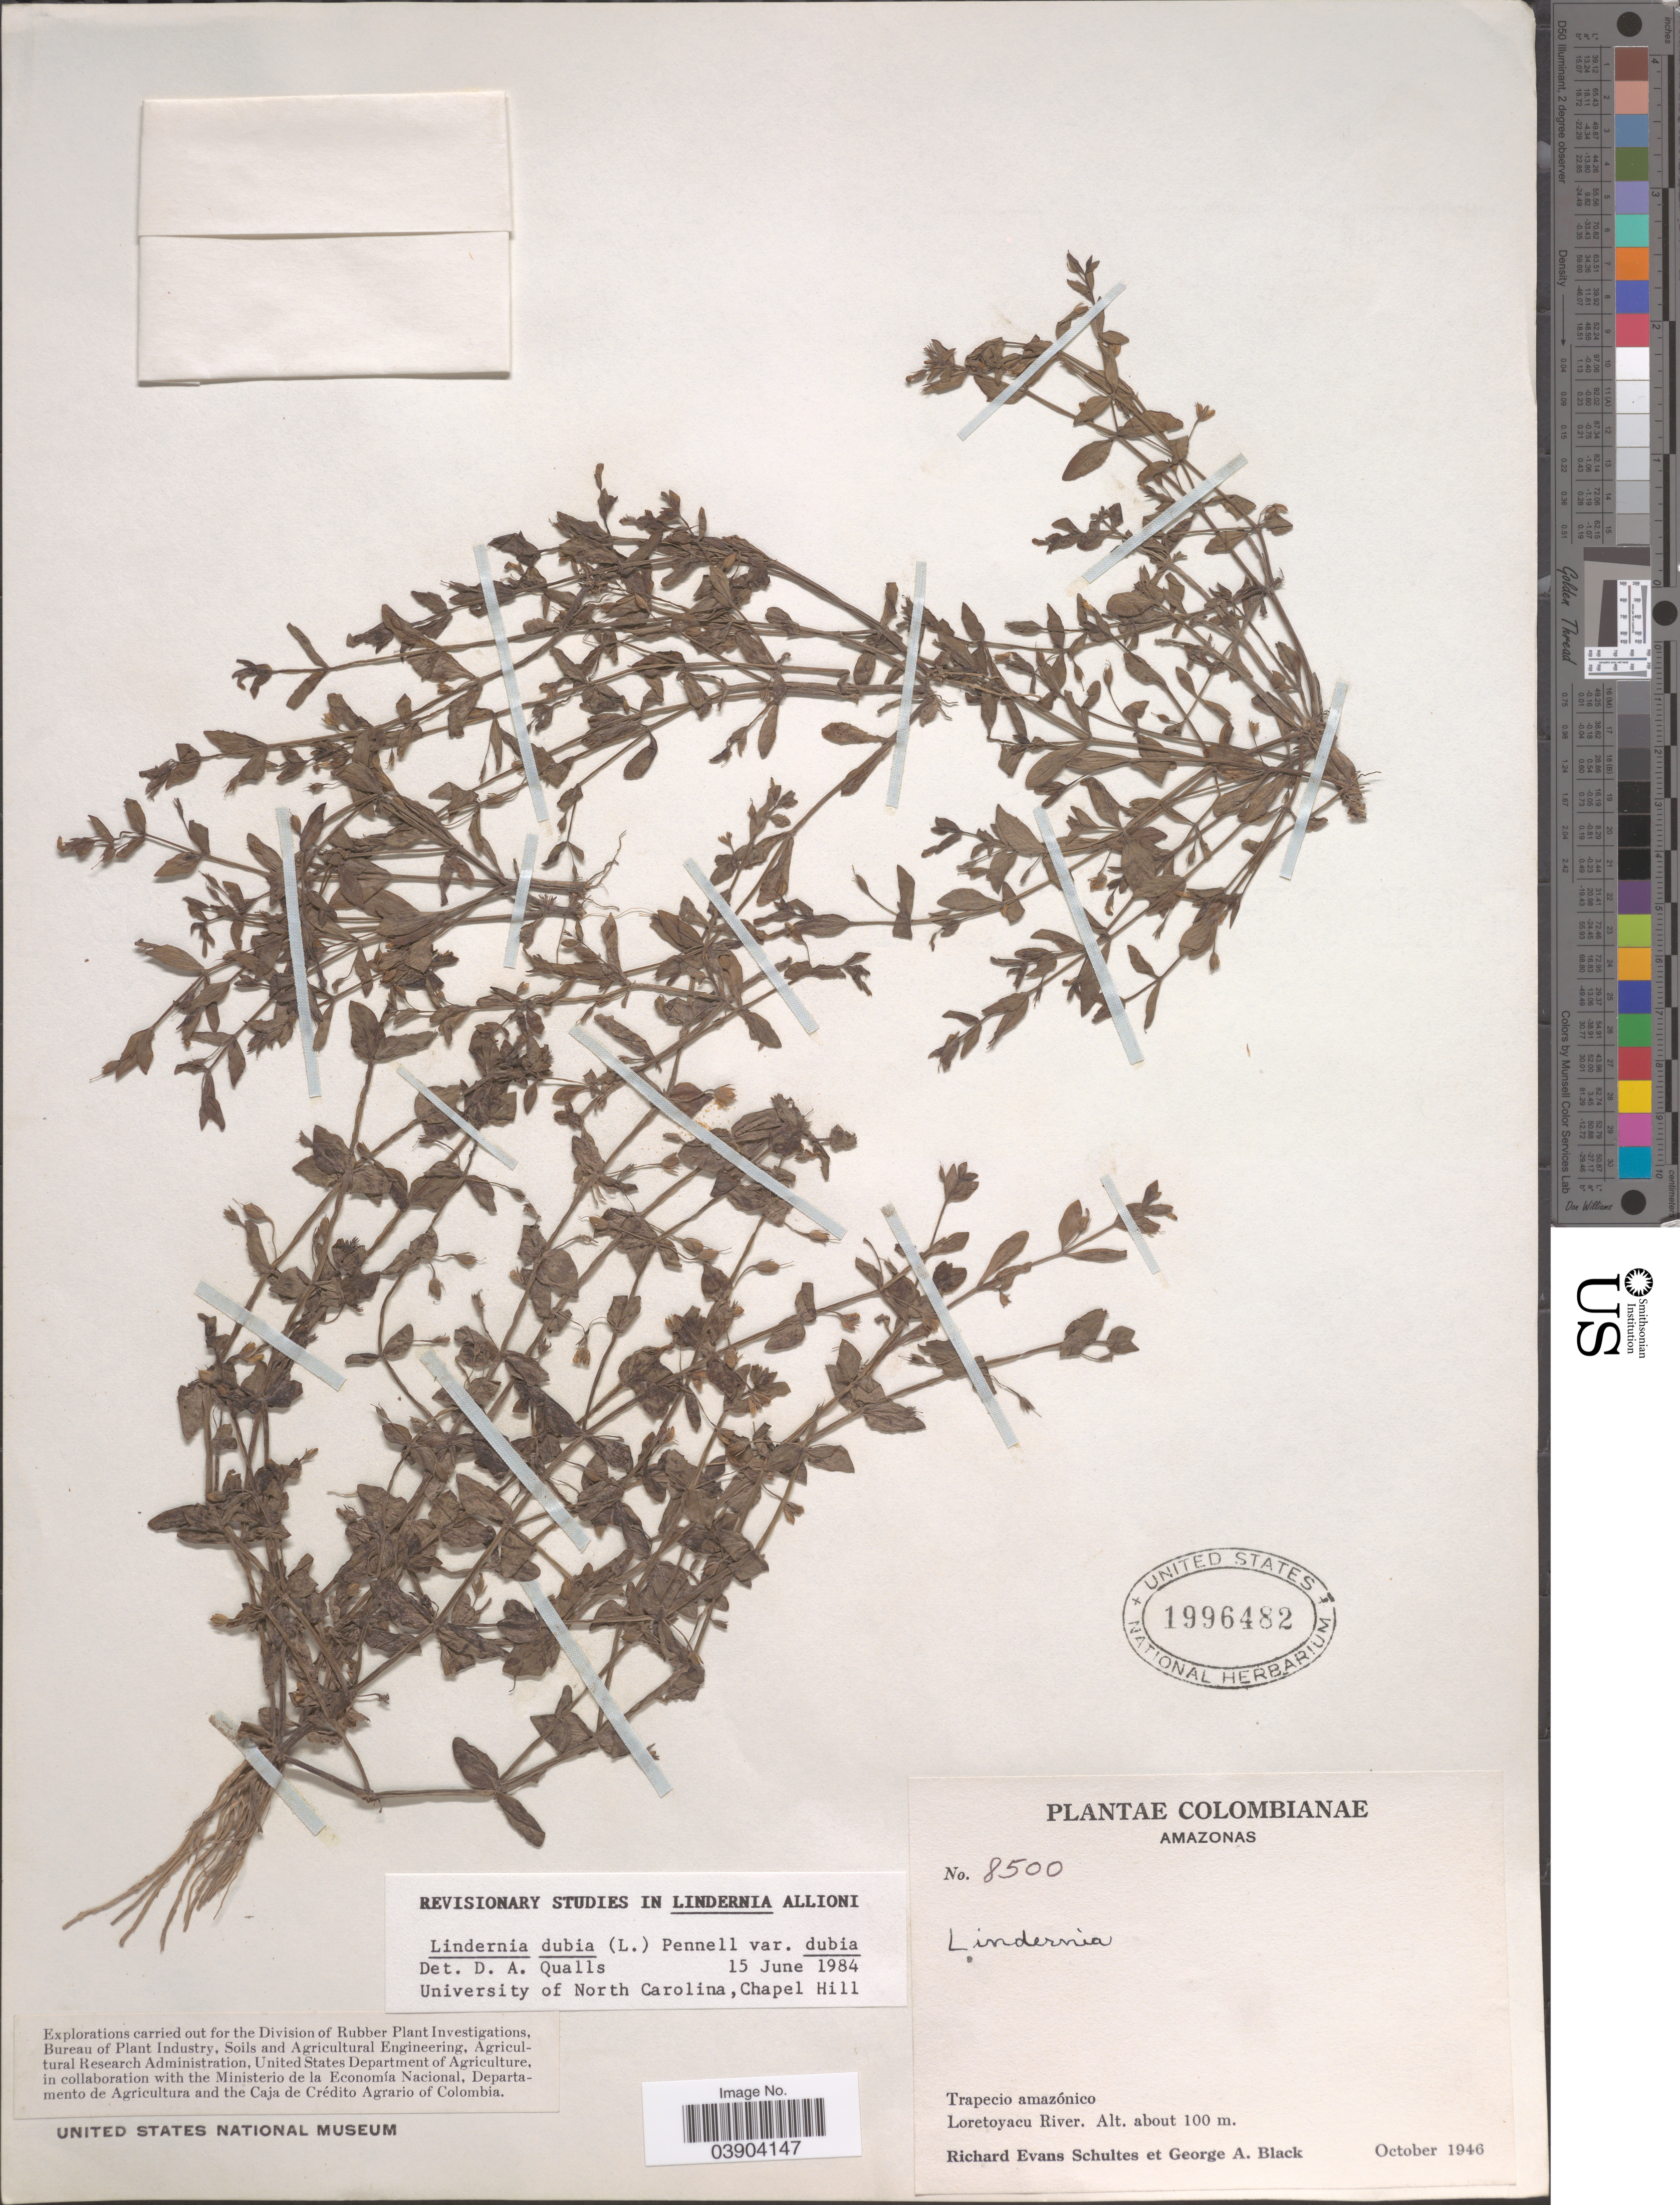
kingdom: Plantae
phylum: Tracheophyta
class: Magnoliopsida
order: Lamiales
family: Linderniaceae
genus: Lindernia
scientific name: Lindernia dubia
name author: (L.) Pennell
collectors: R. E. Schultes & G. A. Black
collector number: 8500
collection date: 1946-10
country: Colombia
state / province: Amazônas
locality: Trapecio amazónico. Loretoyacu River.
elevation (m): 100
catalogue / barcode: US 1996482